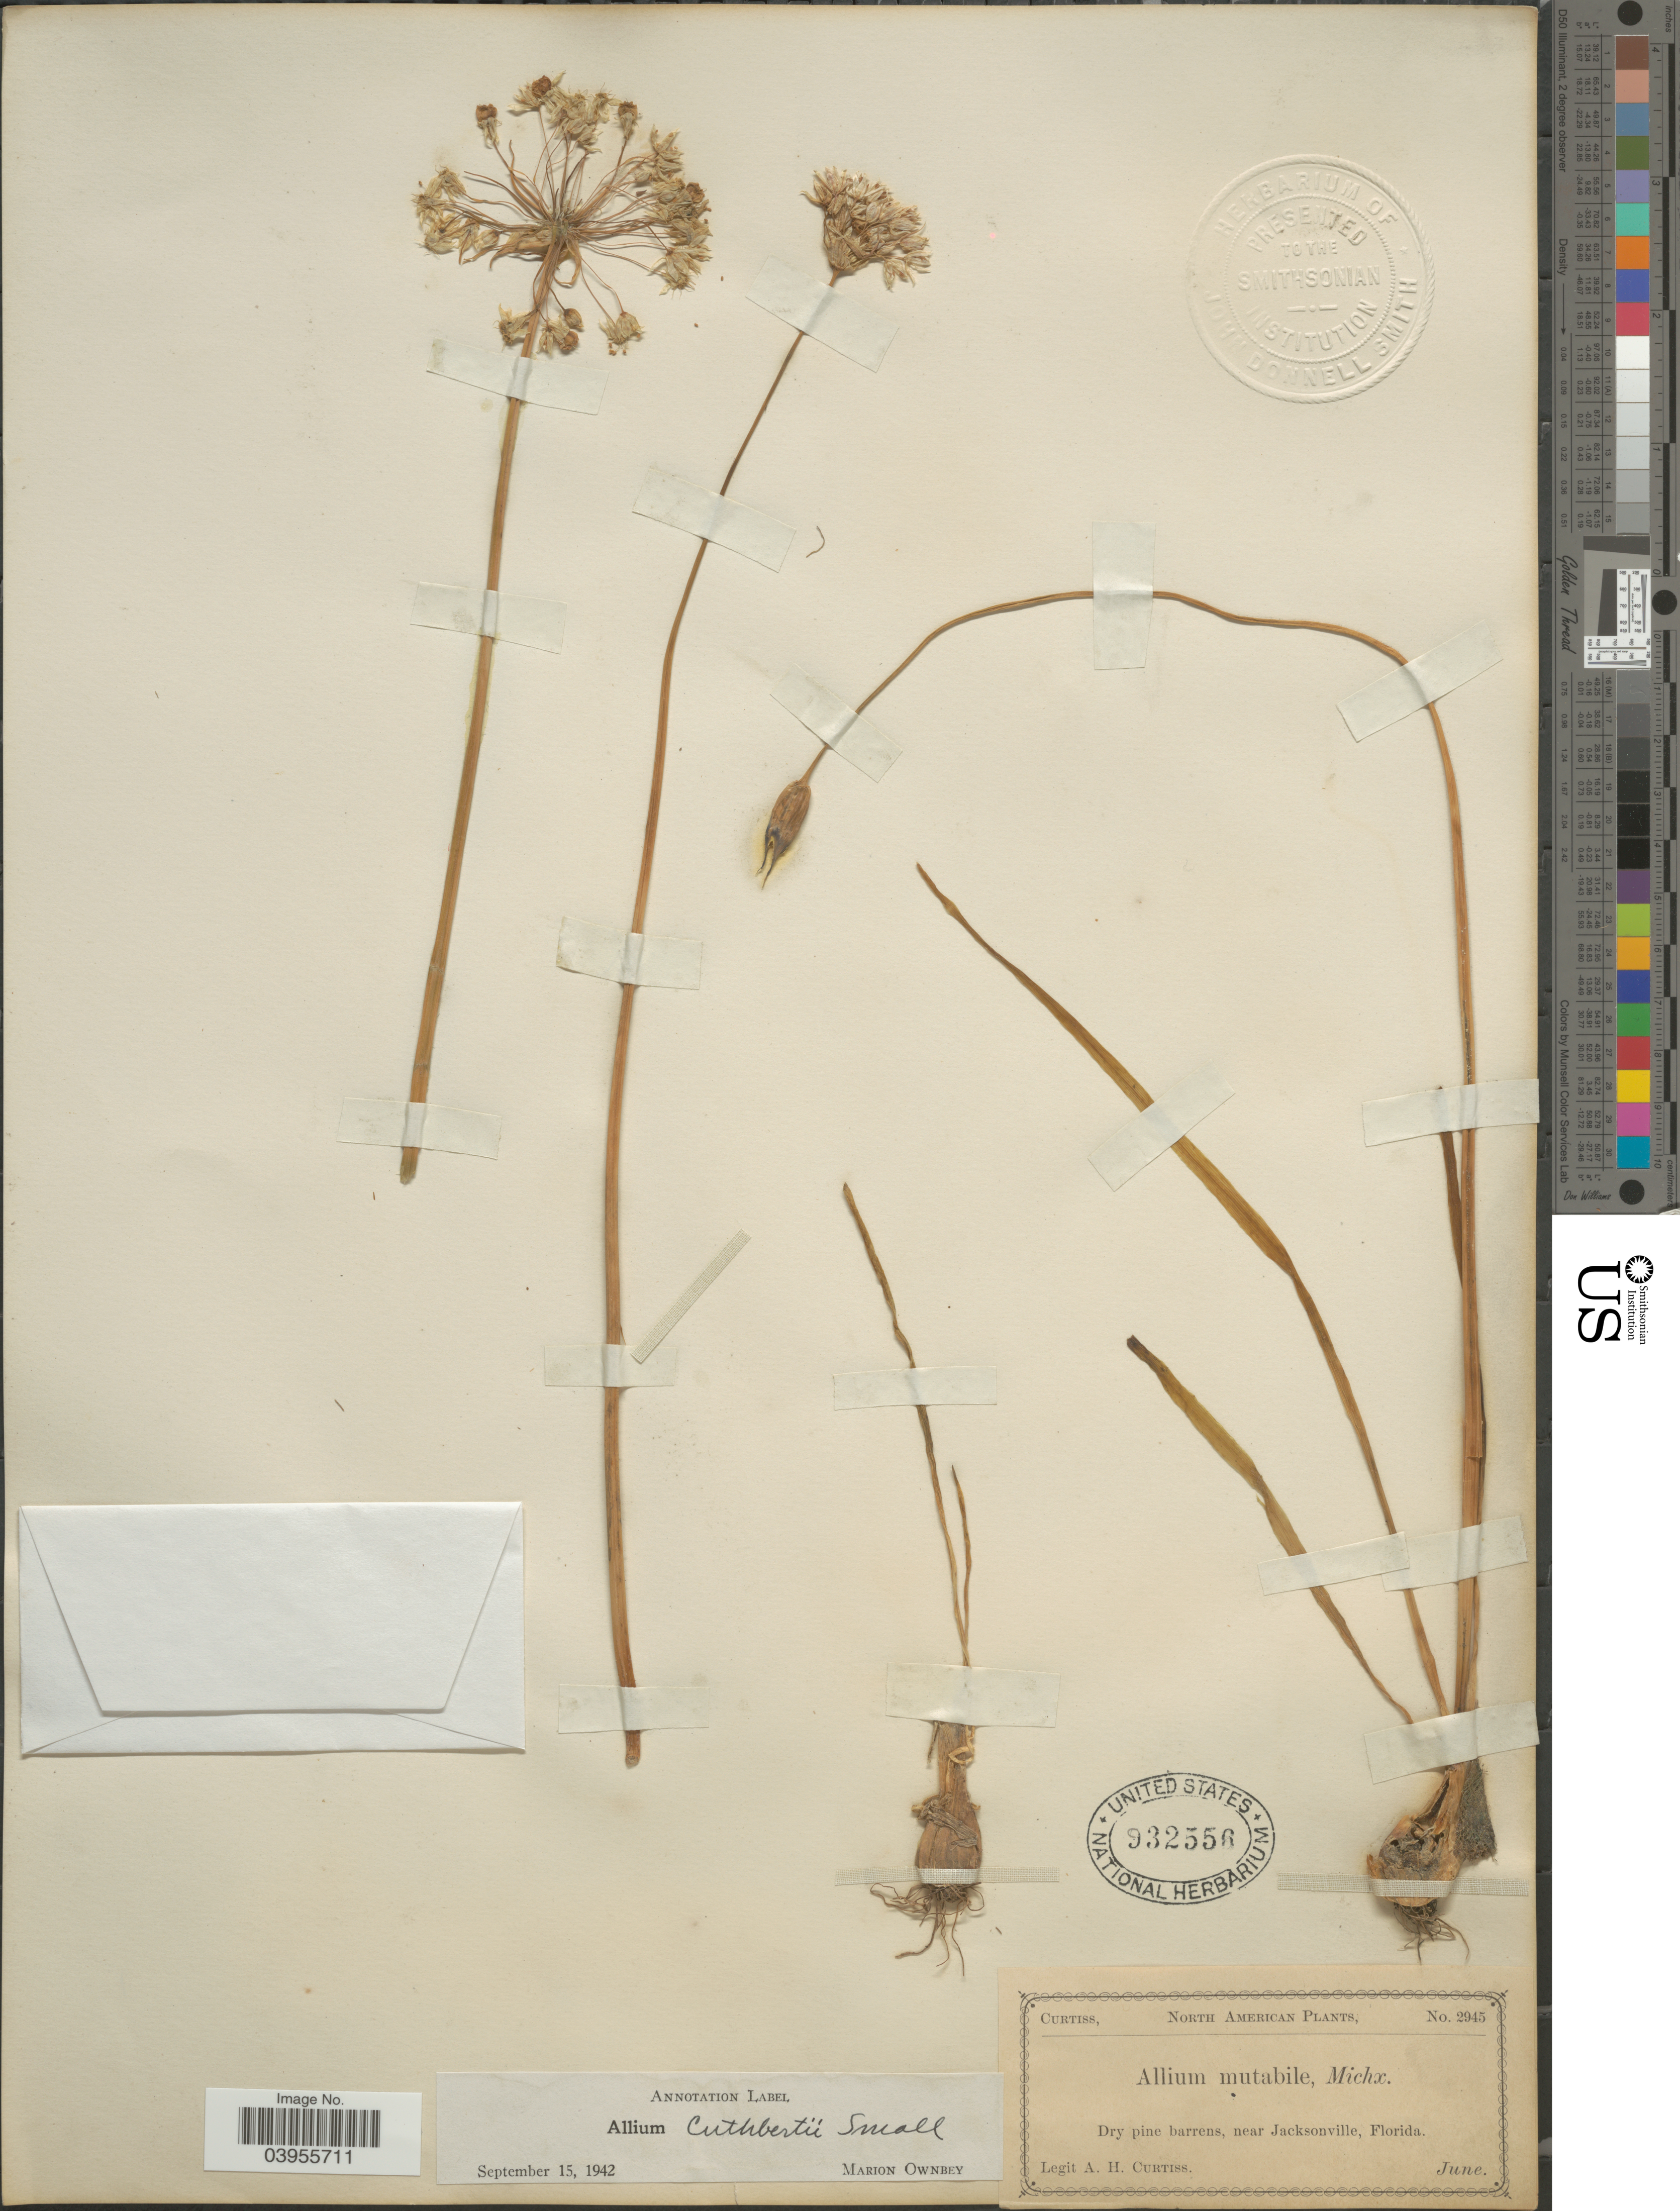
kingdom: Plantae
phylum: Tracheophyta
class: Liliopsida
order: Asparagales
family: Amaryllidaceae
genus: Allium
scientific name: Allium cuthbertii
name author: Small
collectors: A. H. Curtiss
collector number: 2945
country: United States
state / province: Florida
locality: Dry pine barrens, near Jacksonville.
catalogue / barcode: US 932556